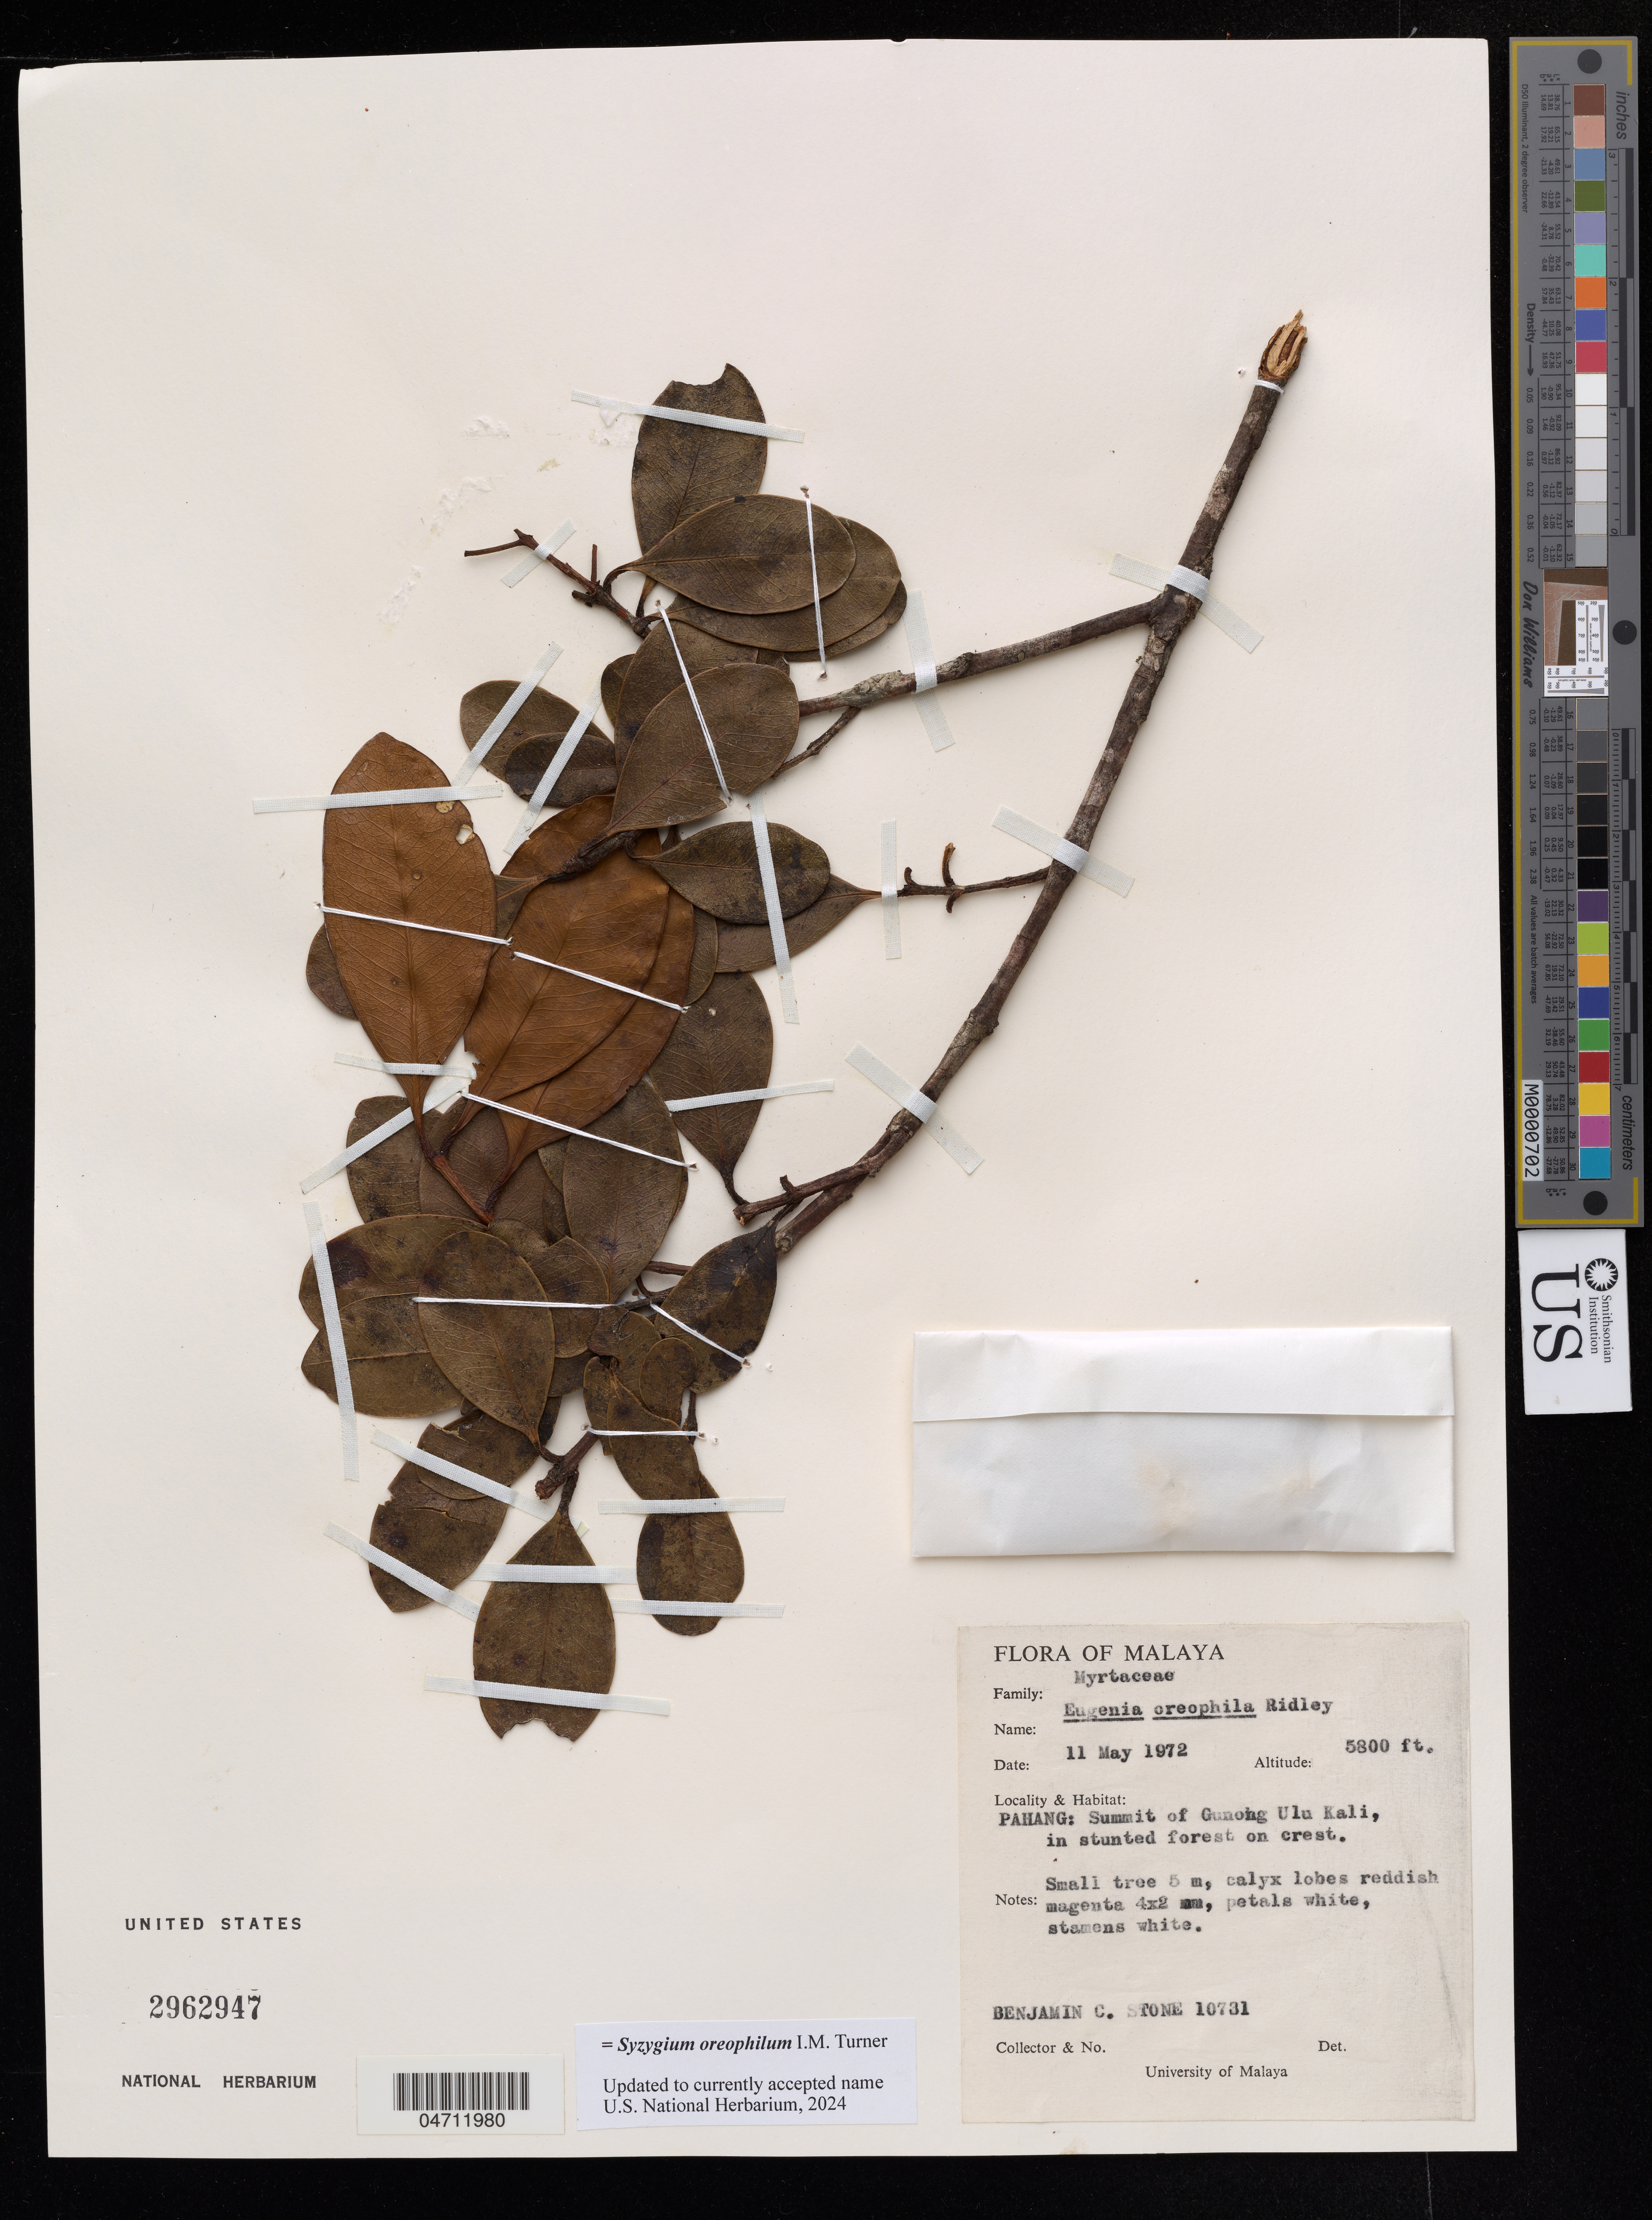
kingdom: Plantae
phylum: Tracheophyta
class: Magnoliopsida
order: Myrtales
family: Myrtaceae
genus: Syzygium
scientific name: Syzygium oreophilum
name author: I.M. Turner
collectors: B. C. Stone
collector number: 10731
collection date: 1972-05-11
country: Malaysia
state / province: Pahang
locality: Summit of Gunong Ulu Kali, above Genting Highlands.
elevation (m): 1768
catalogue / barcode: US 2962947